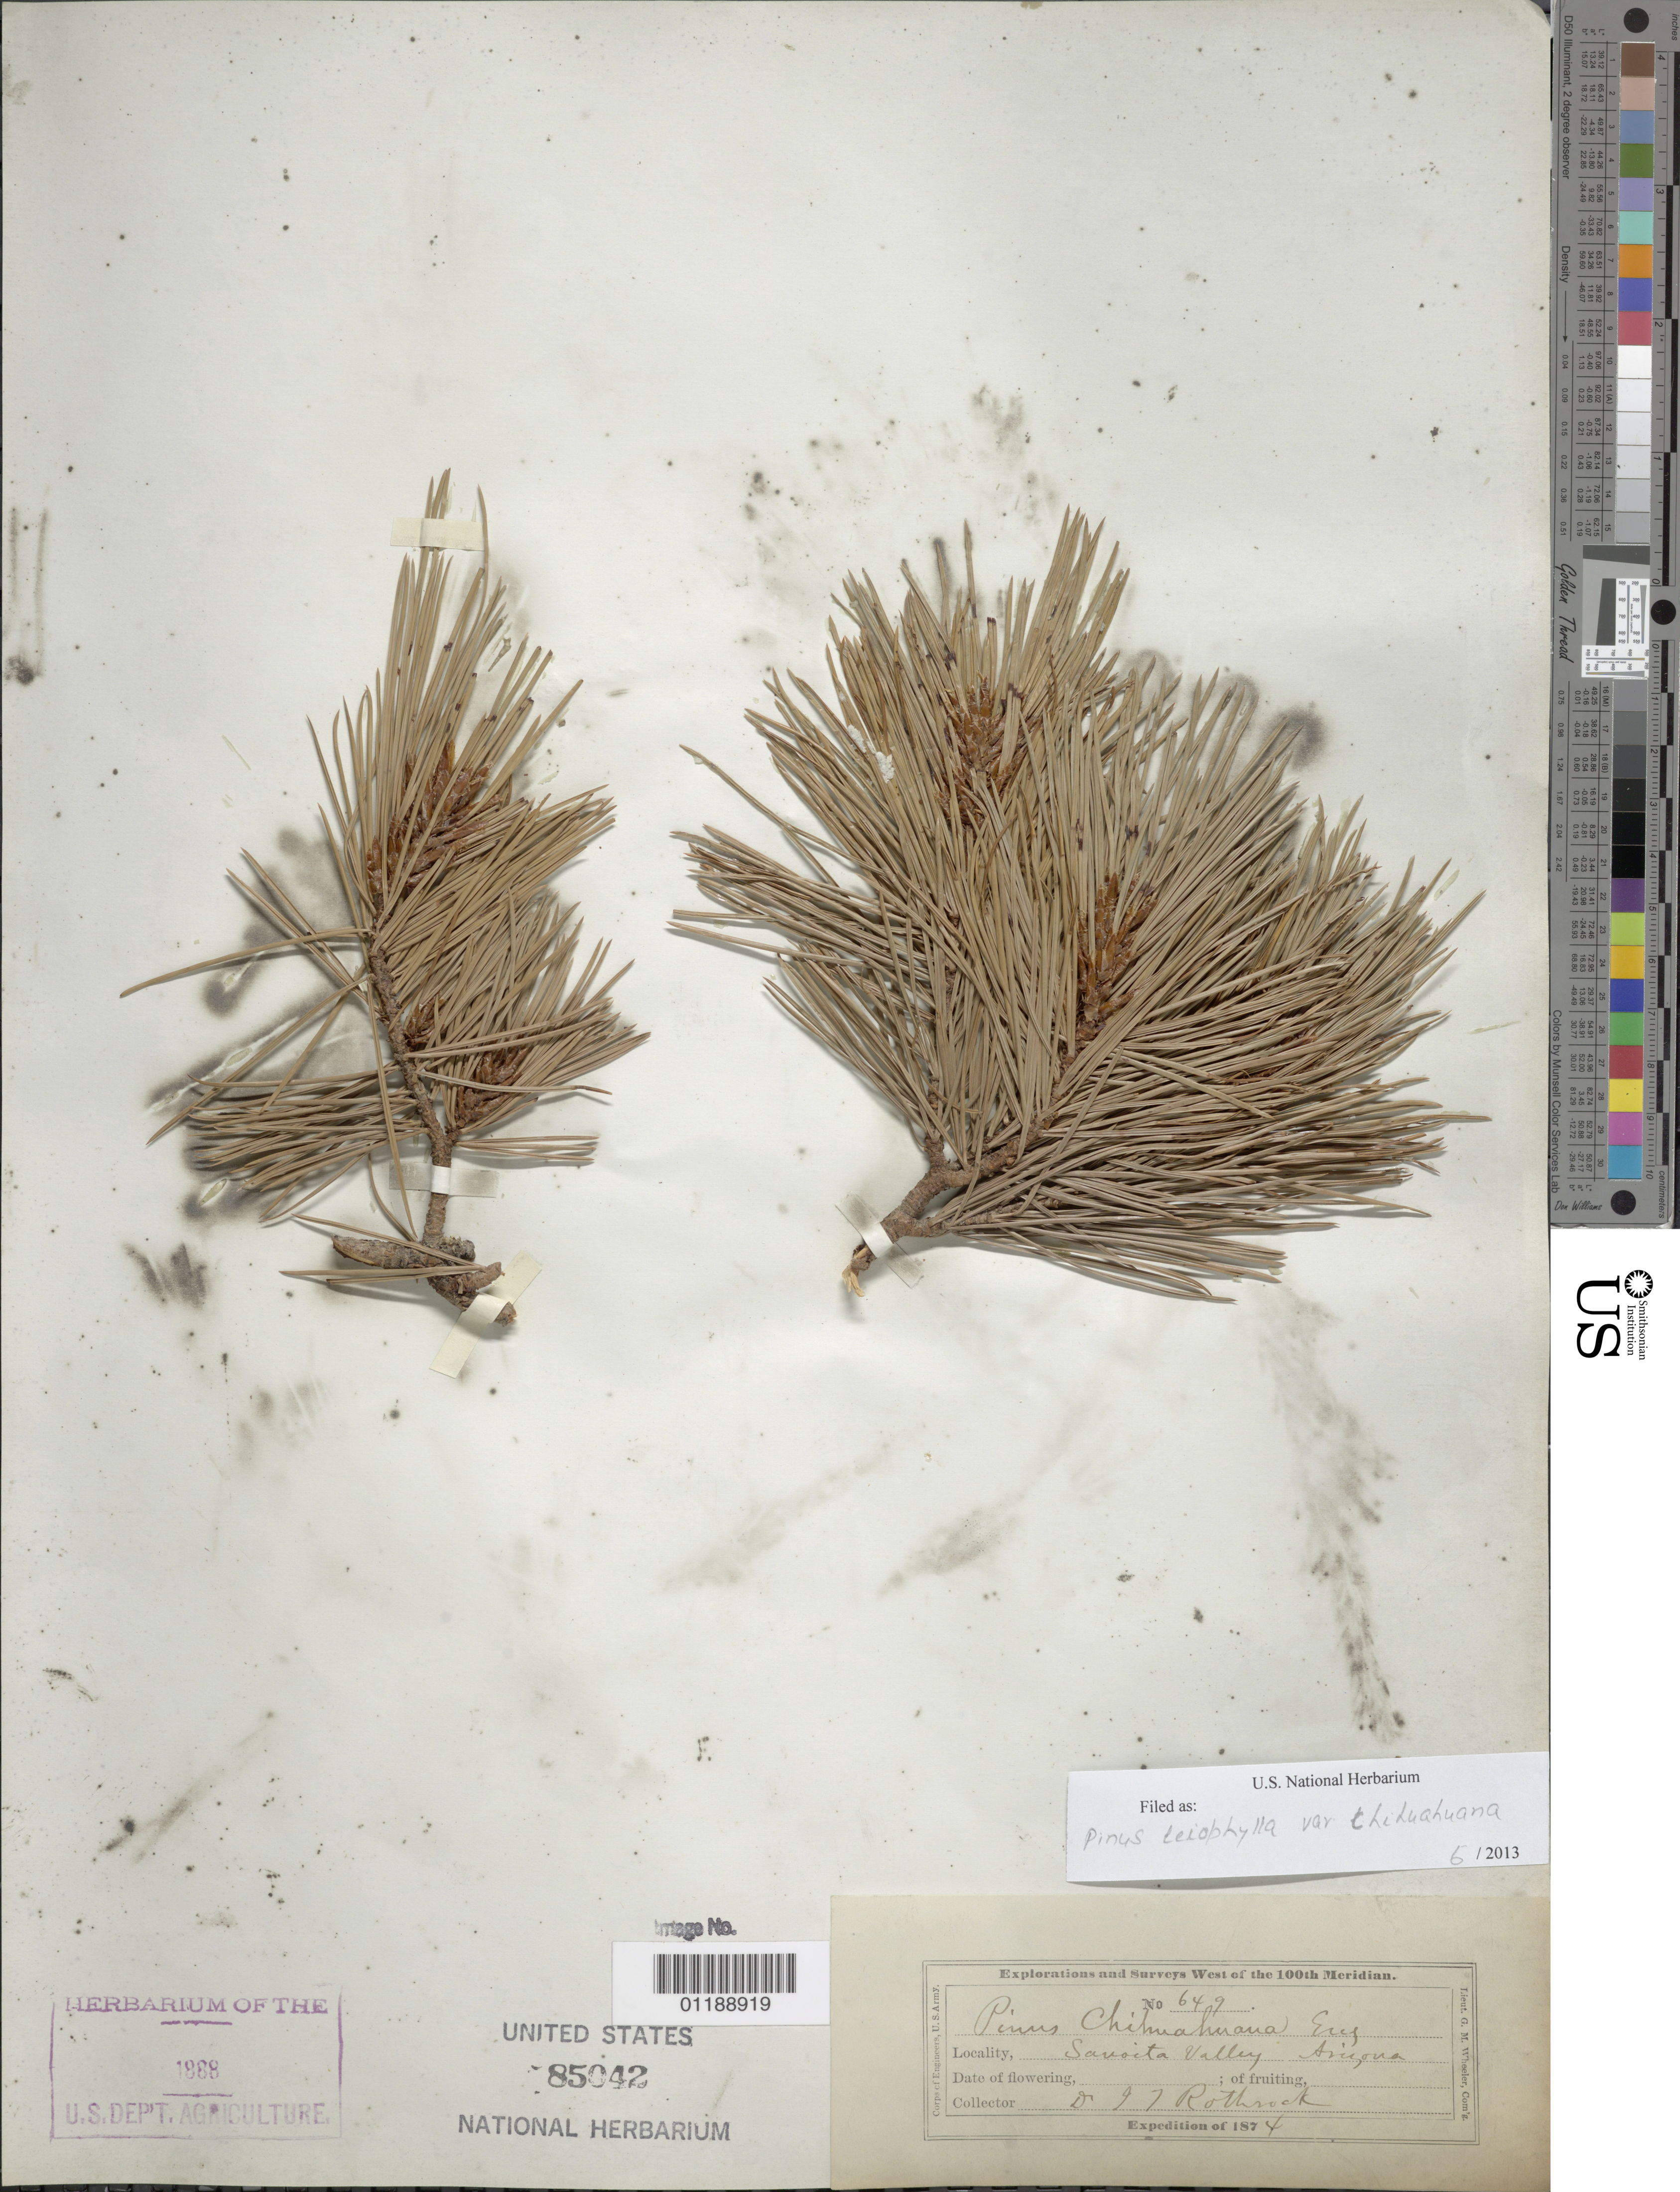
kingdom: Plantae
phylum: Tracheophyta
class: Pinopsida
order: Pinales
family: Pinaceae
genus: Pinus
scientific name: Pinus leiophylla var. chihuahuana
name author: (Engelm.) Shaw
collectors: J. T. Rothrock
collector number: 649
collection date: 1874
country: United States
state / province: Arizona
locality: Sonoita Valley.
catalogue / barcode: US 85042